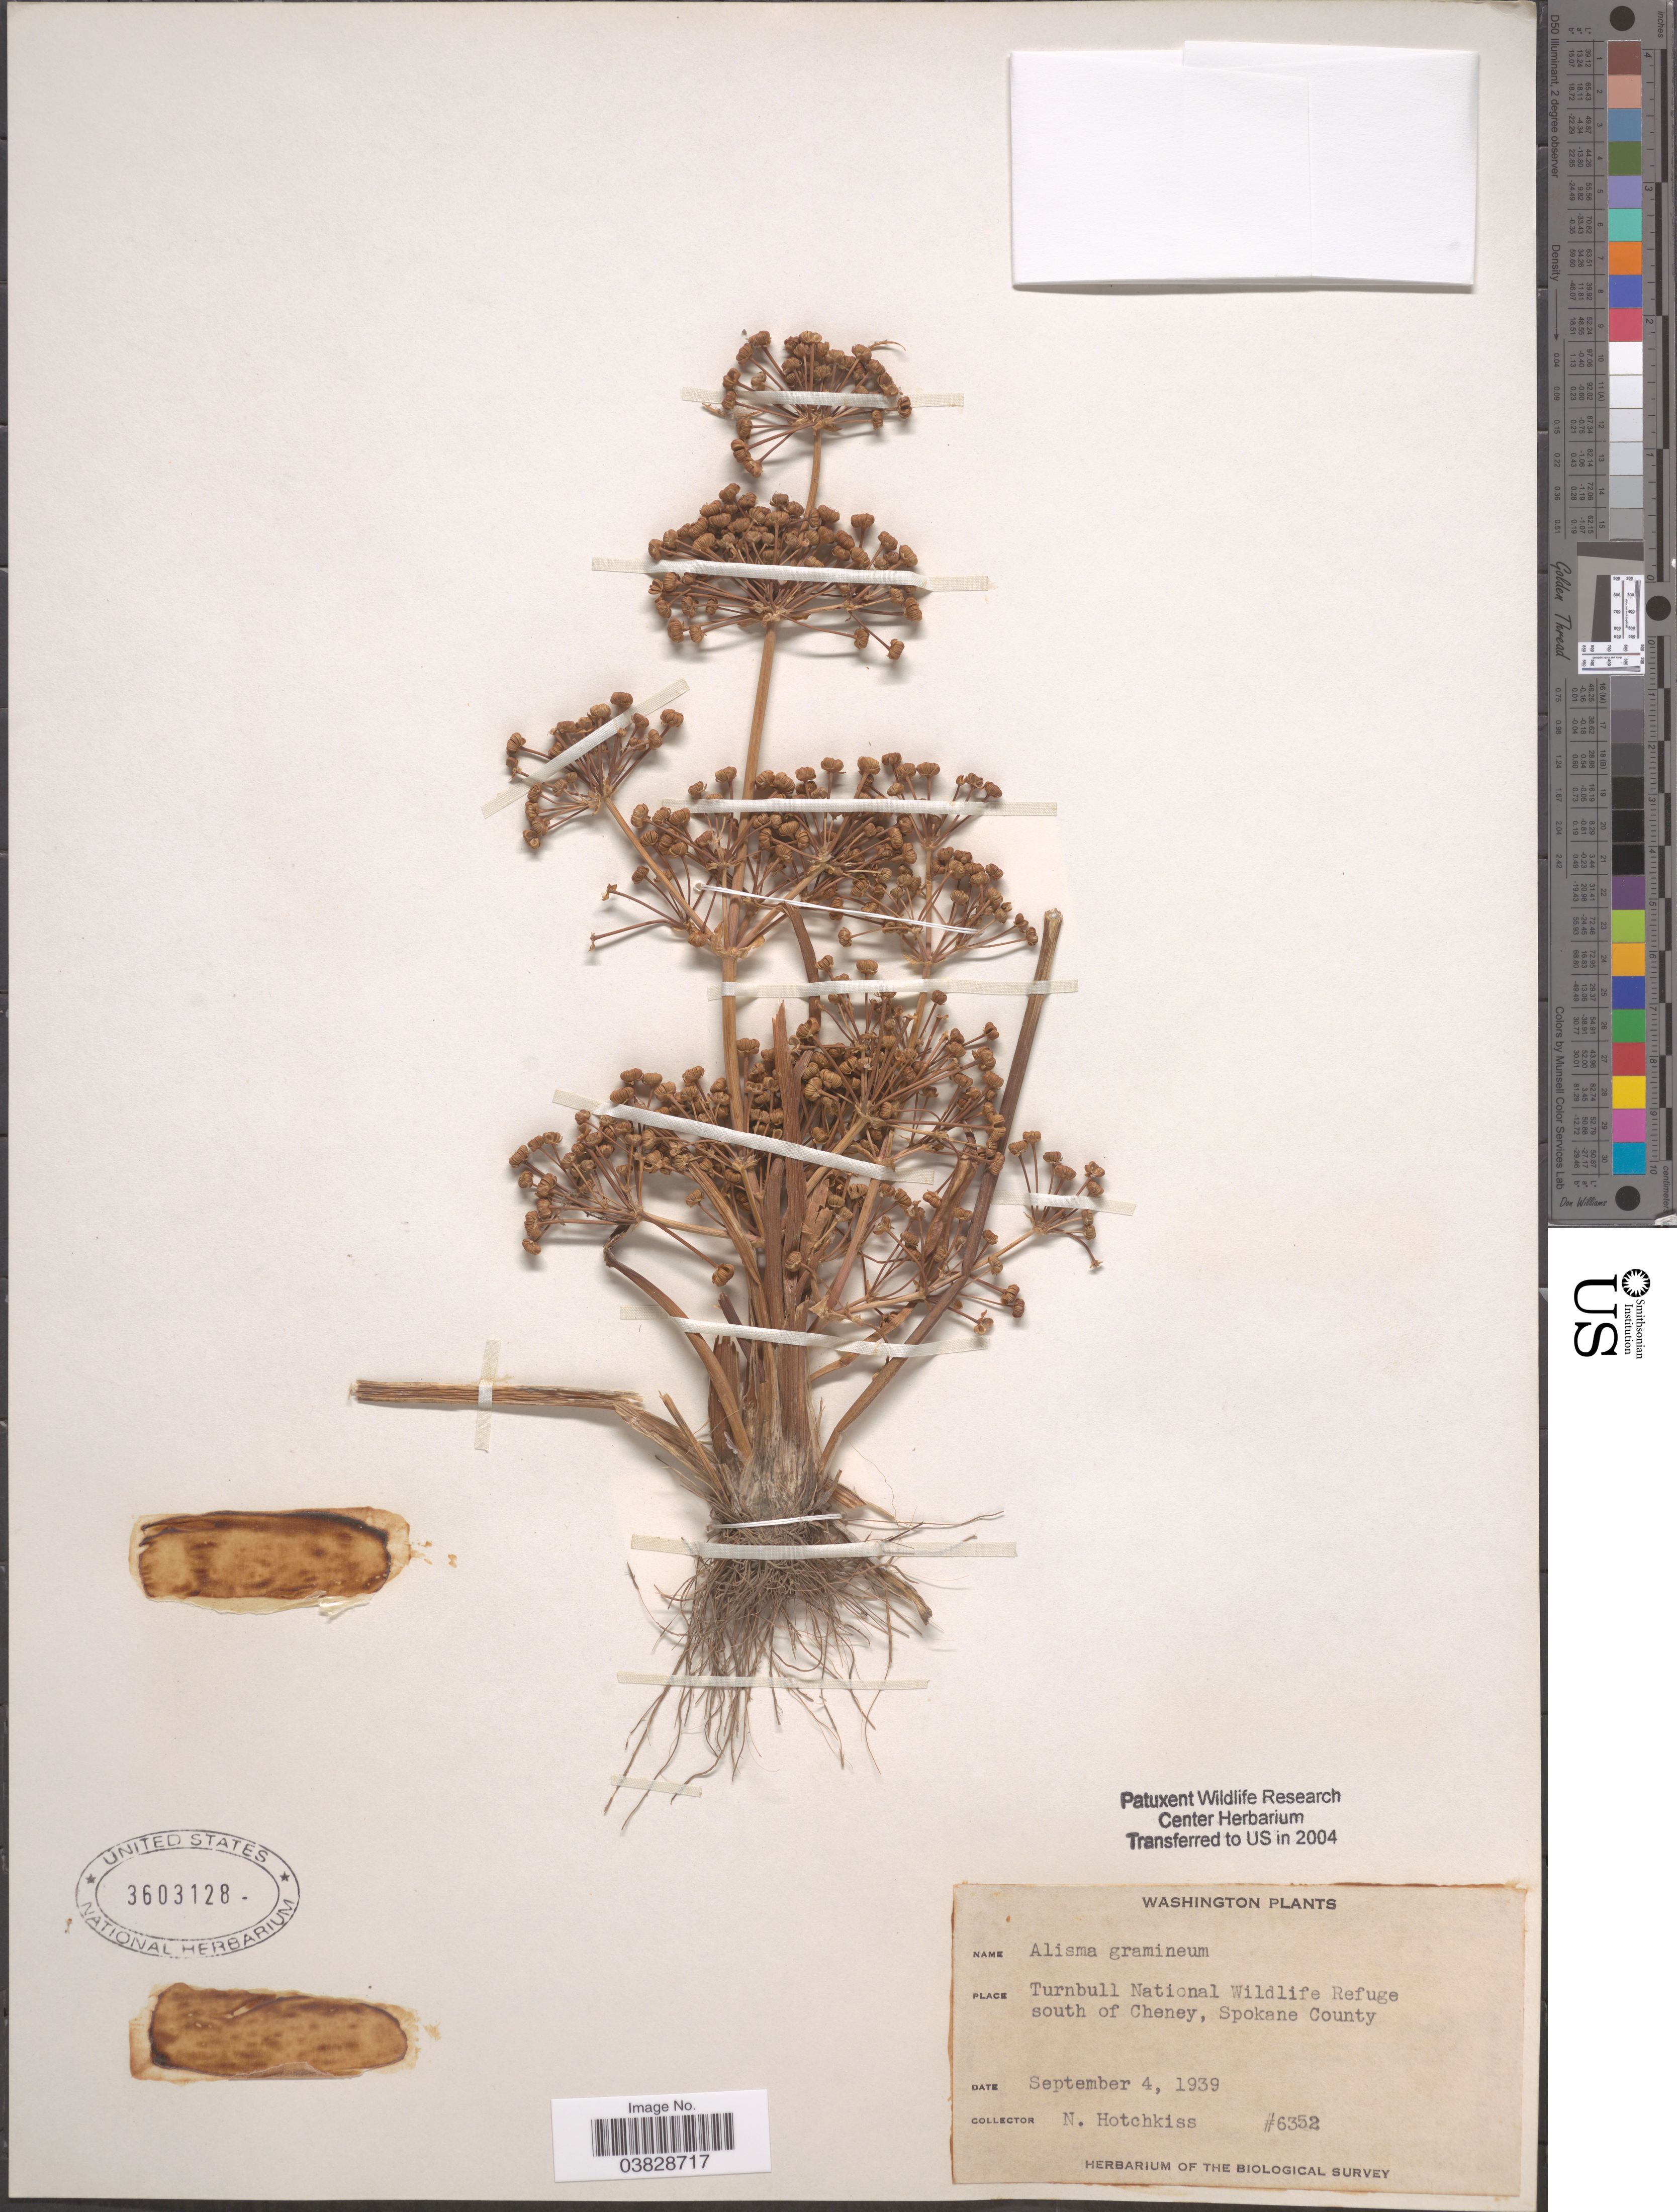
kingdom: Plantae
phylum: Tracheophyta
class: Liliopsida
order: Alismatales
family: Alismataceae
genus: Alisma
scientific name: Alisma gramineum var. graminifolia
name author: (Wahlenb.) A.J.Hendricks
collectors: N. Hotchkiss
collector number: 6352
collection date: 1939-09-04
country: United States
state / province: Washington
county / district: Spokane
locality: Turnbull National Wildlife Refuge south of Cheney, Spokane County.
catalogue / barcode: US 3603128